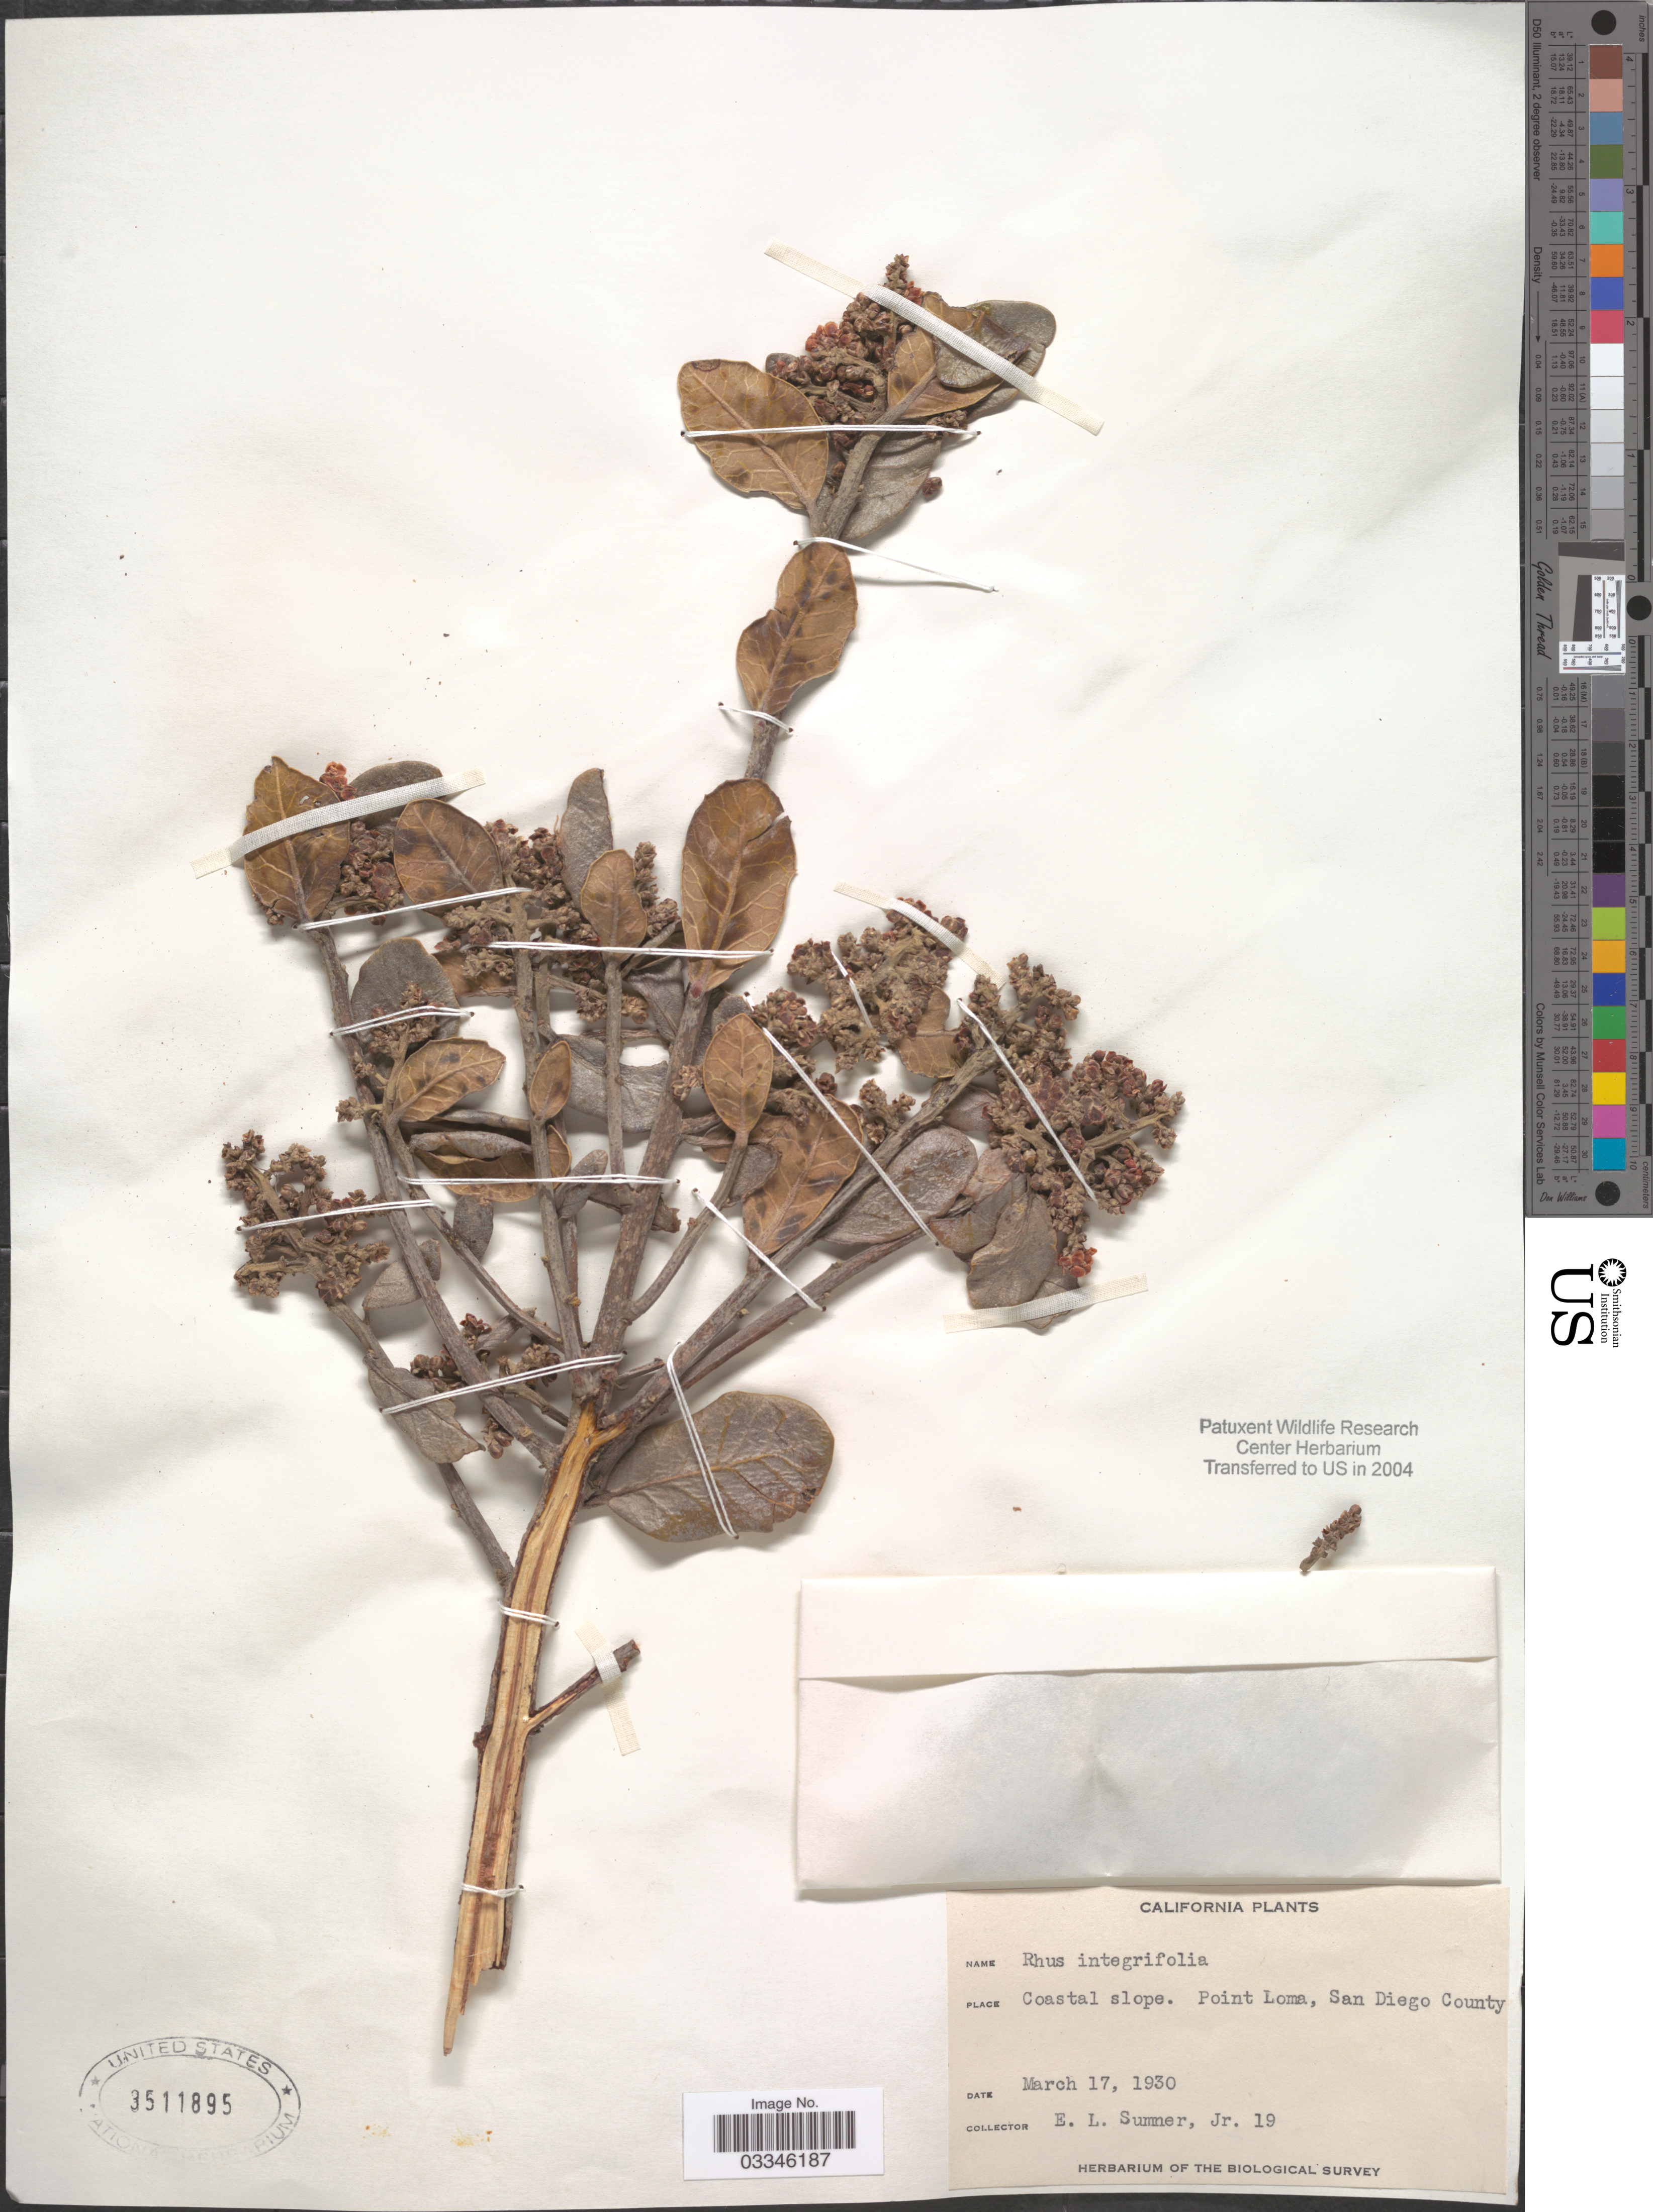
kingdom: Plantae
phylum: Tracheophyta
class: Magnoliopsida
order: Sapindales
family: Anacardiaceae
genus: Rhus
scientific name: Rhus integrifolia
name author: (Nutt.) Benth. & Hook. f. ex W.H. Brewer & S. Watson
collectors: E. Sumner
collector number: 19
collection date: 1930-03-17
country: United States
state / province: California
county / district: San Diego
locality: Coastal slope. Point Loma, San Diego County.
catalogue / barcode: US 3511895